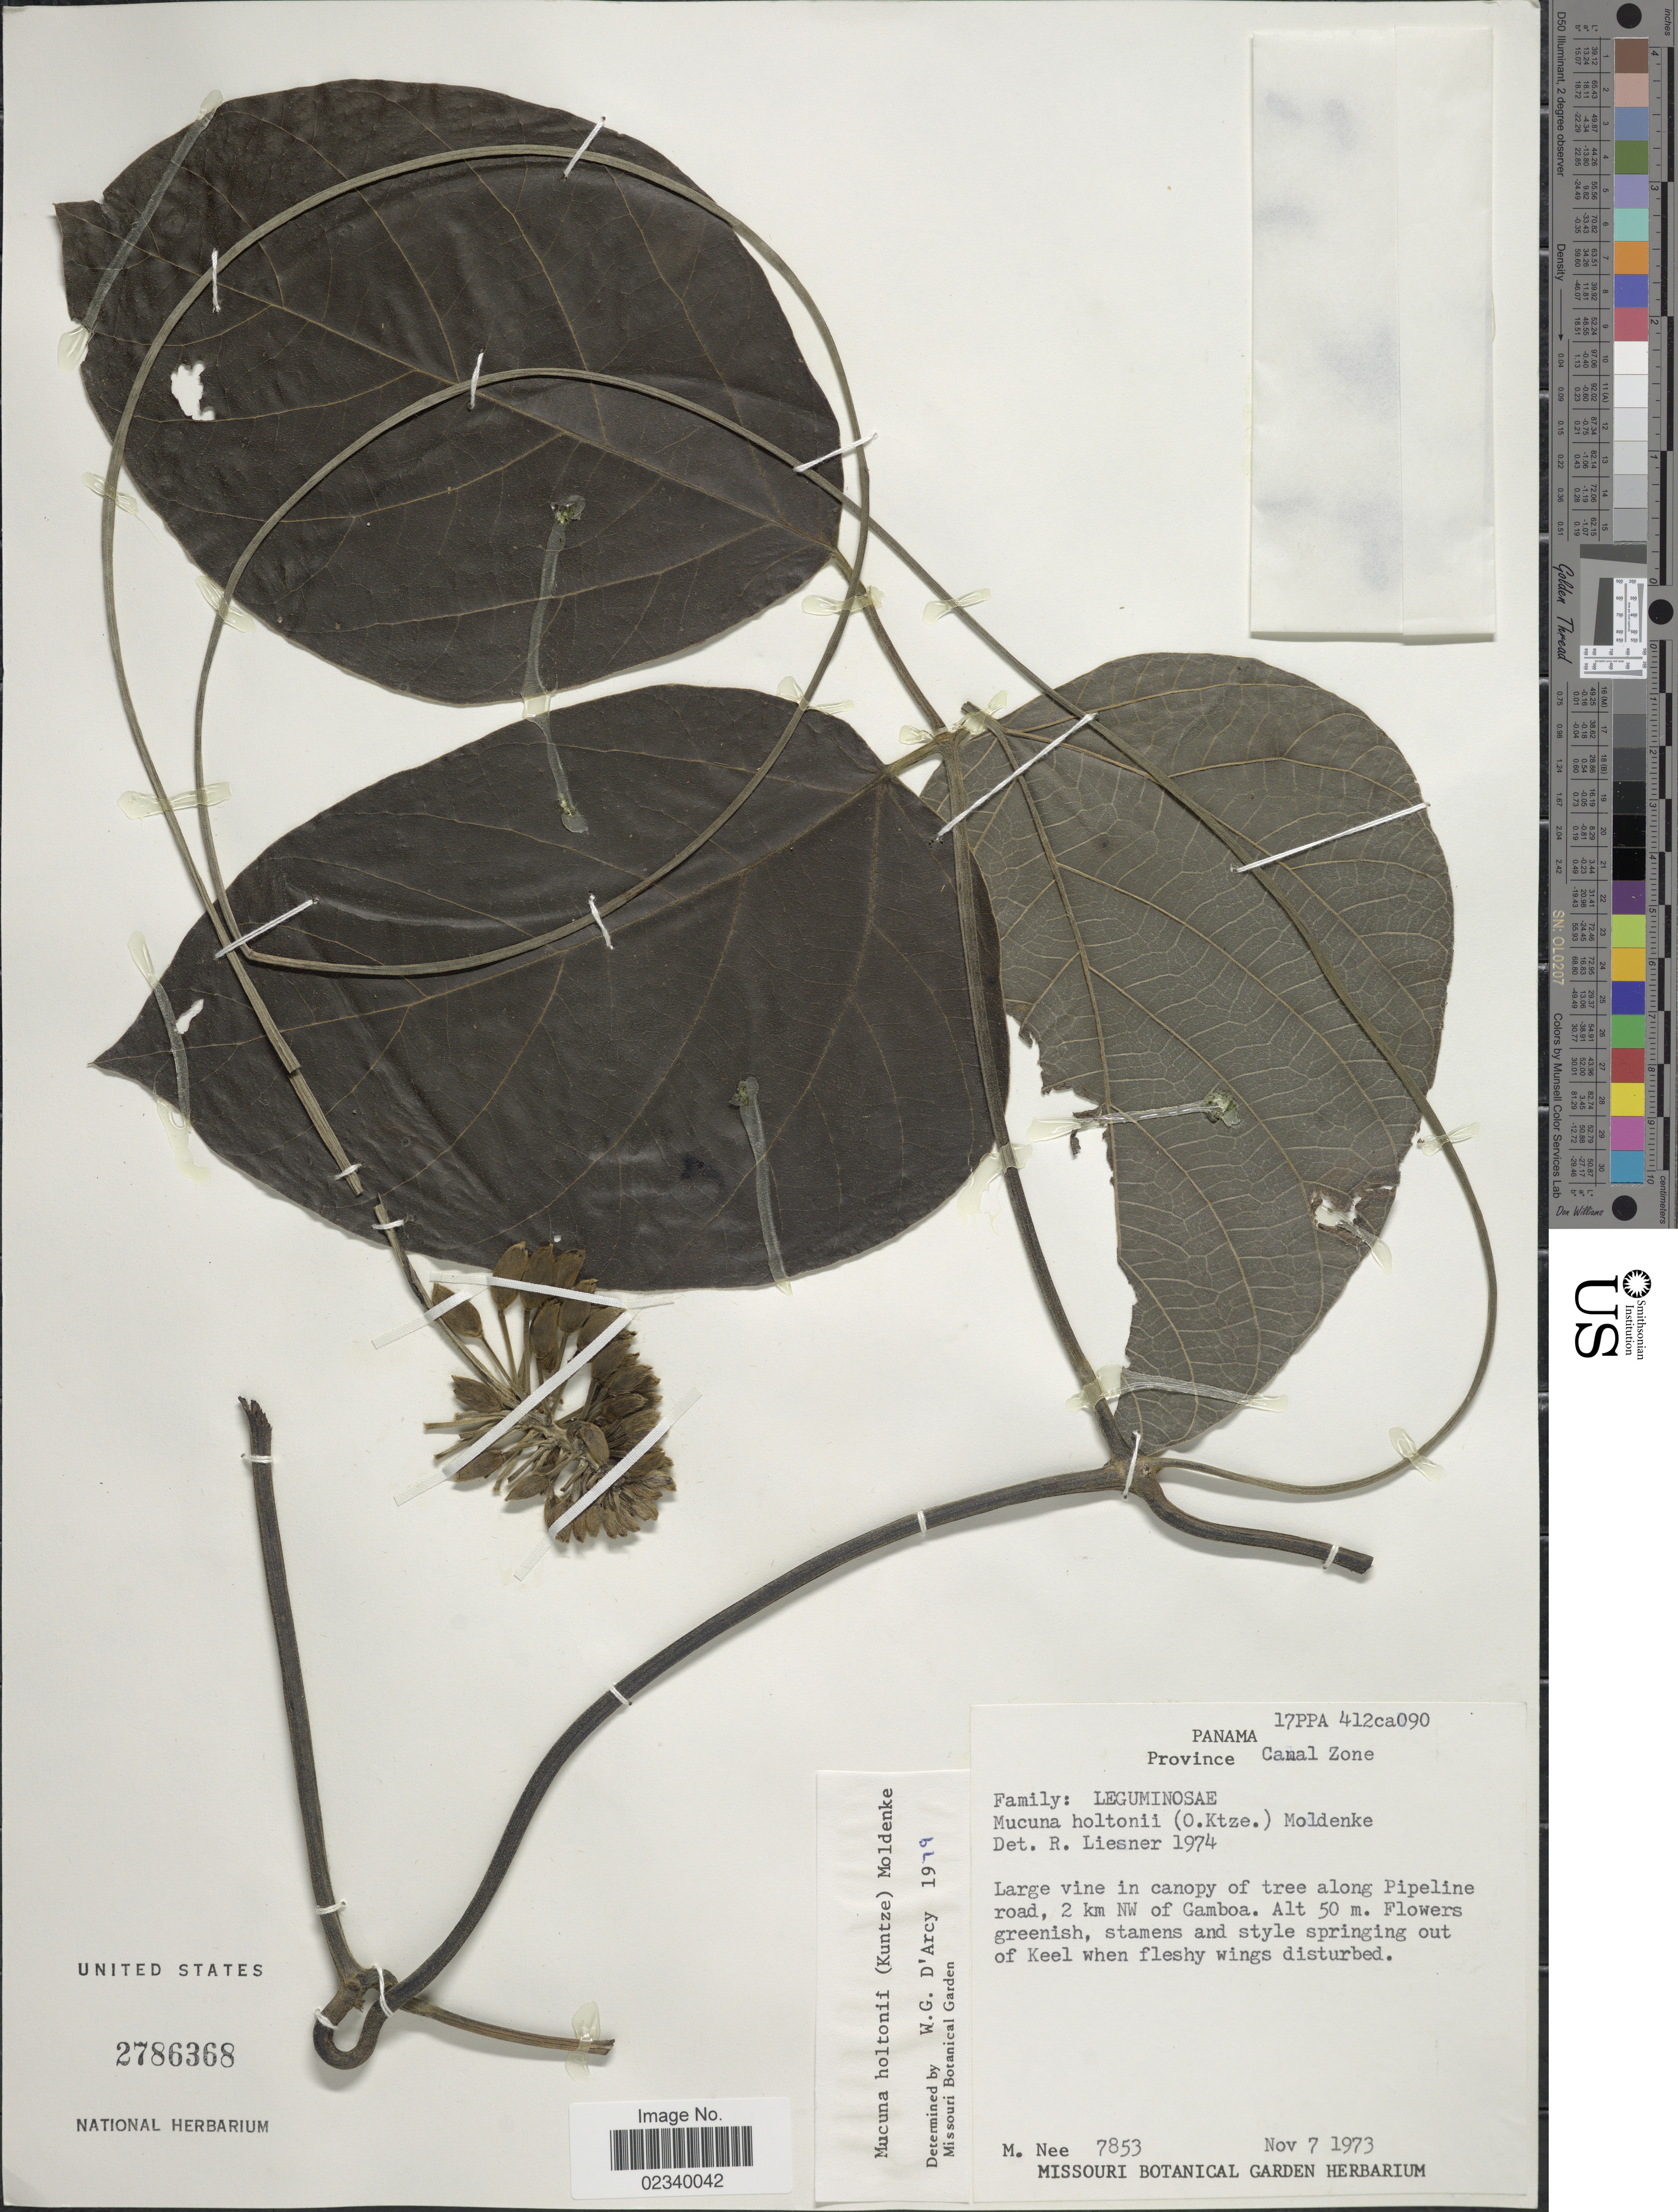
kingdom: Plantae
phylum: Tracheophyta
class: Magnoliopsida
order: Fabales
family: Fabaceae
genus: Mucuna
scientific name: Mucuna holtonii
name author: (Kuntze) Moldenke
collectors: M. Nee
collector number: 7853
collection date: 1973-11-07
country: Panama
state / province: Colón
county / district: Canal Zone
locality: Province Canal Zone, 2 km NW of Gamboa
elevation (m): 50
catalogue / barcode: US 2786368